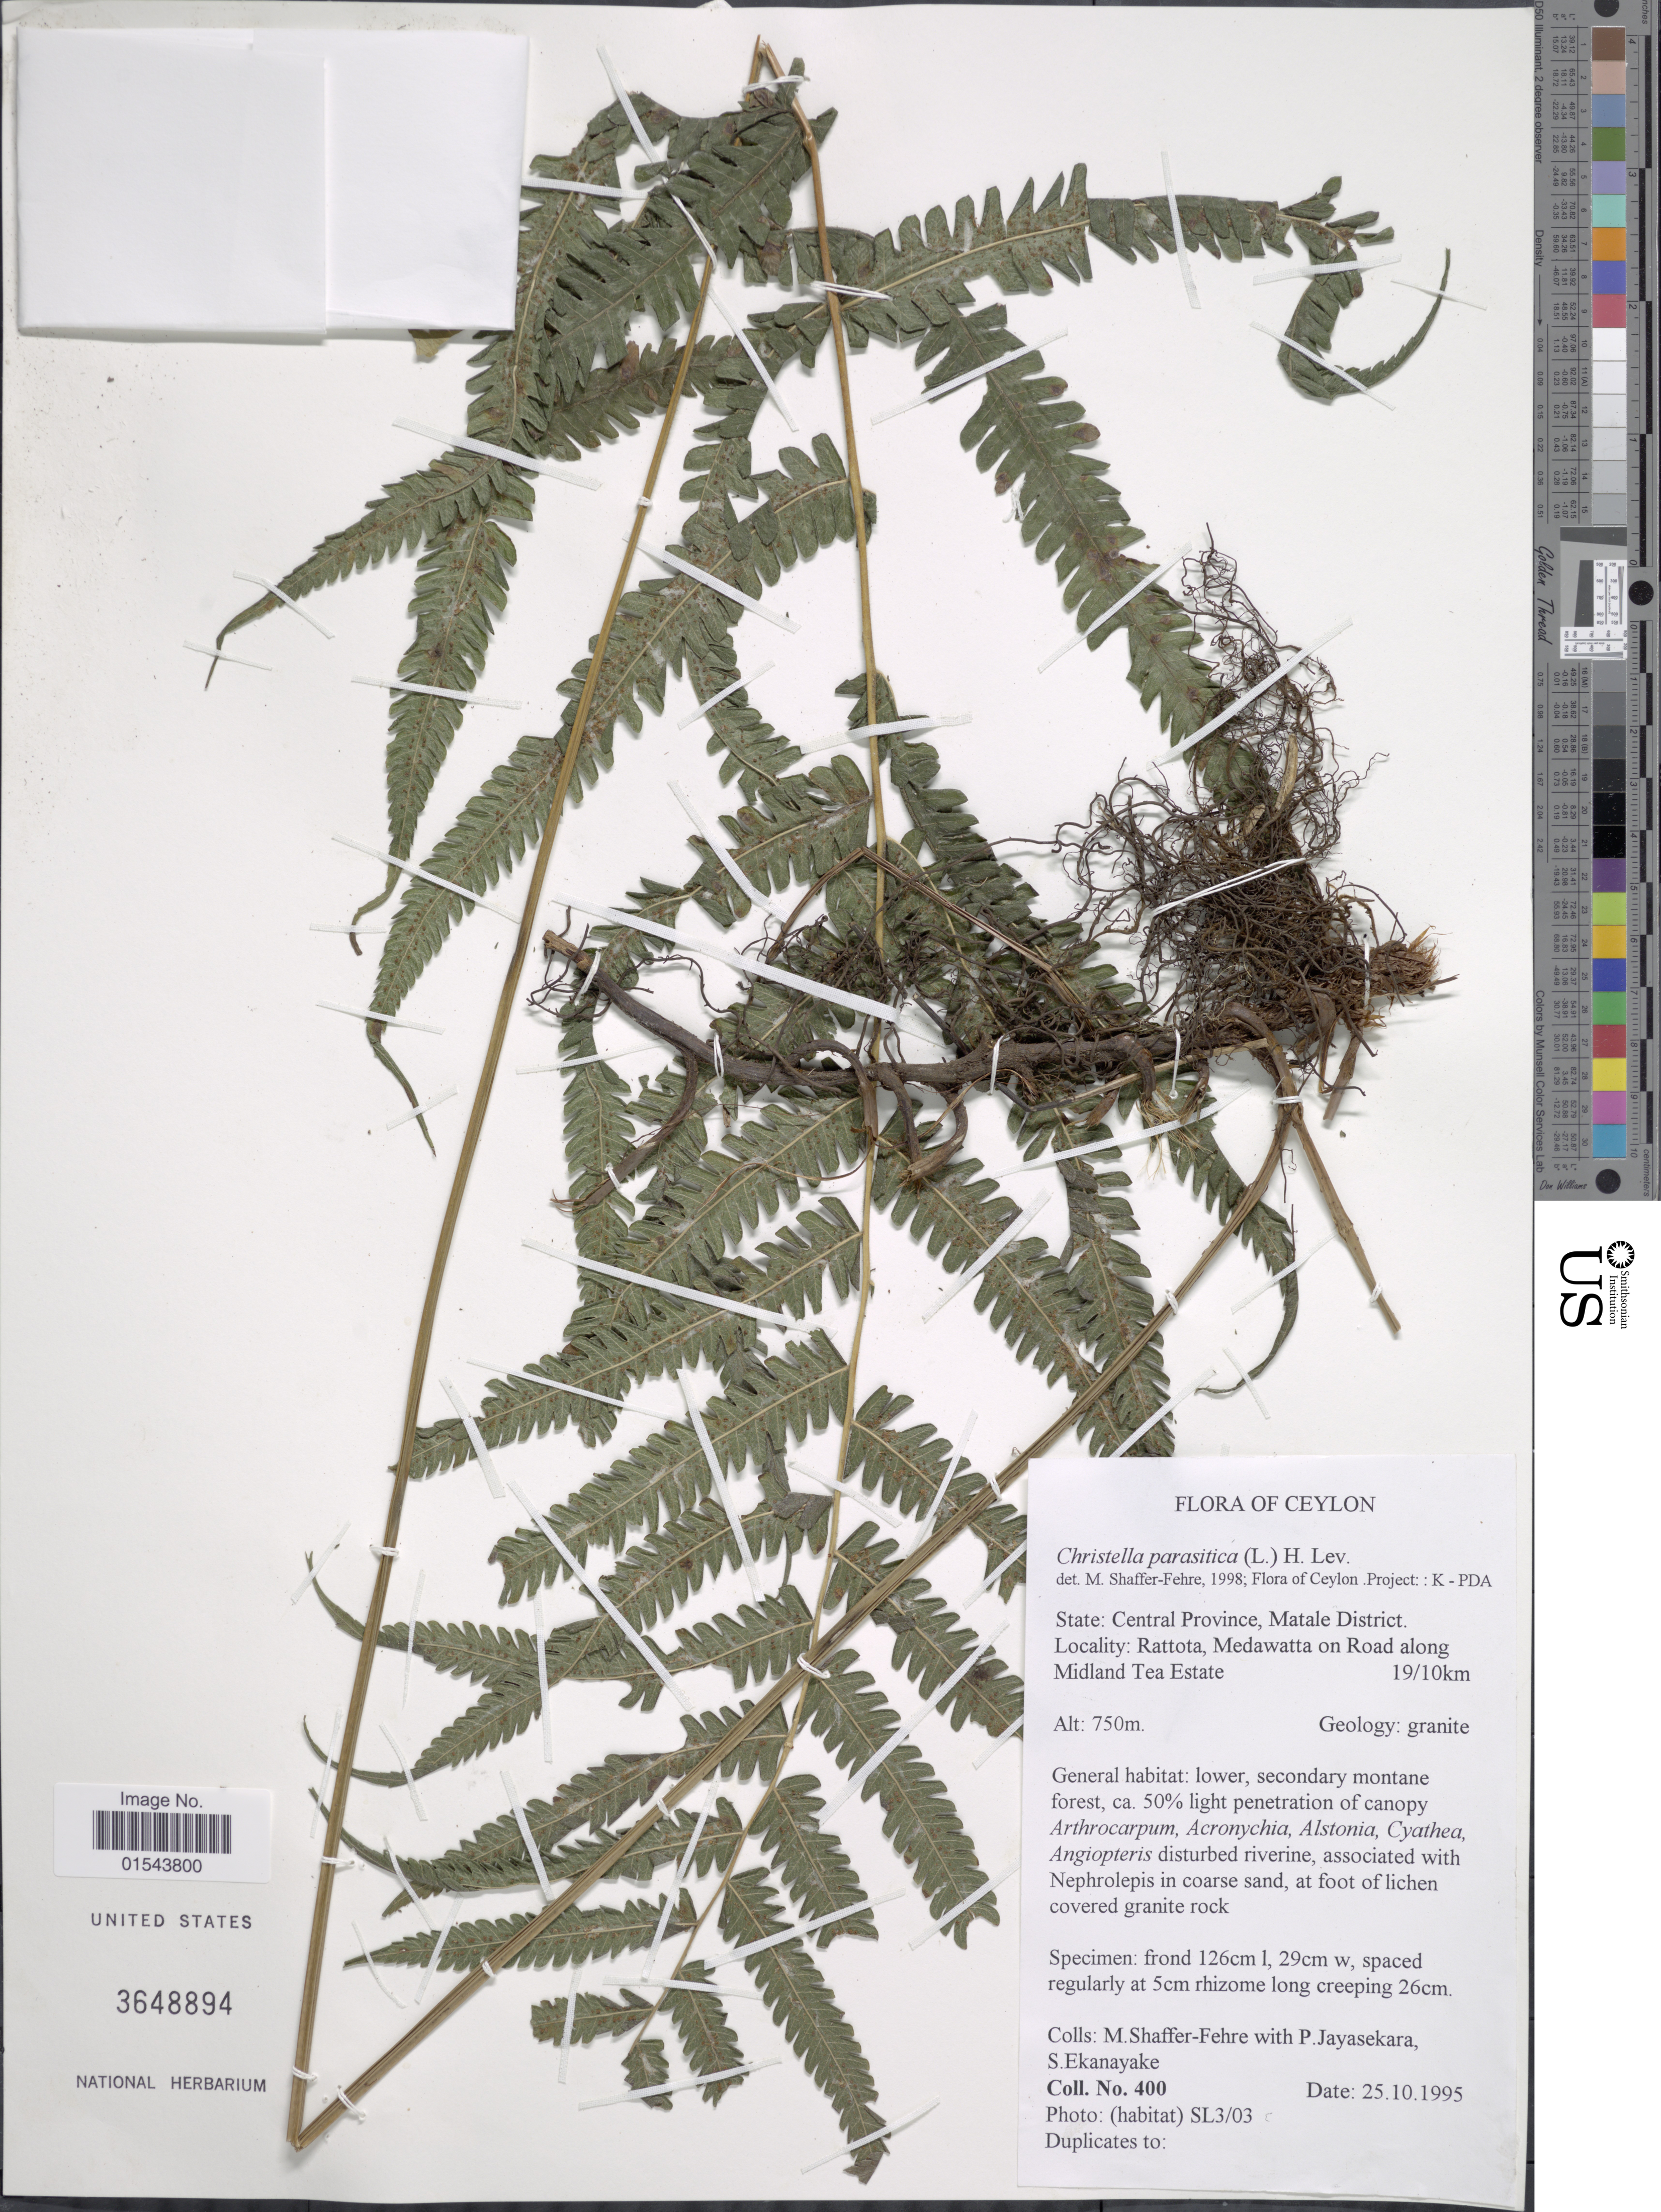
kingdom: Plantae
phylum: Tracheophyta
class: Polypodiopsida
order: Polypodiales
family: Thelypteridaceae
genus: Christella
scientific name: Christella parasitica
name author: (L.) H. Lév.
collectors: M. Shaffer-Fehre, P. Jayasekera & S. Ekanayake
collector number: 400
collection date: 1995-10-25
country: Sri Lanka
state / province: Central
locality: Ceylon. Central Province, Matale District. Rattota, Medawatta on Road along Midland Tea Estate 19/10 km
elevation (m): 750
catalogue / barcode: US 3648894